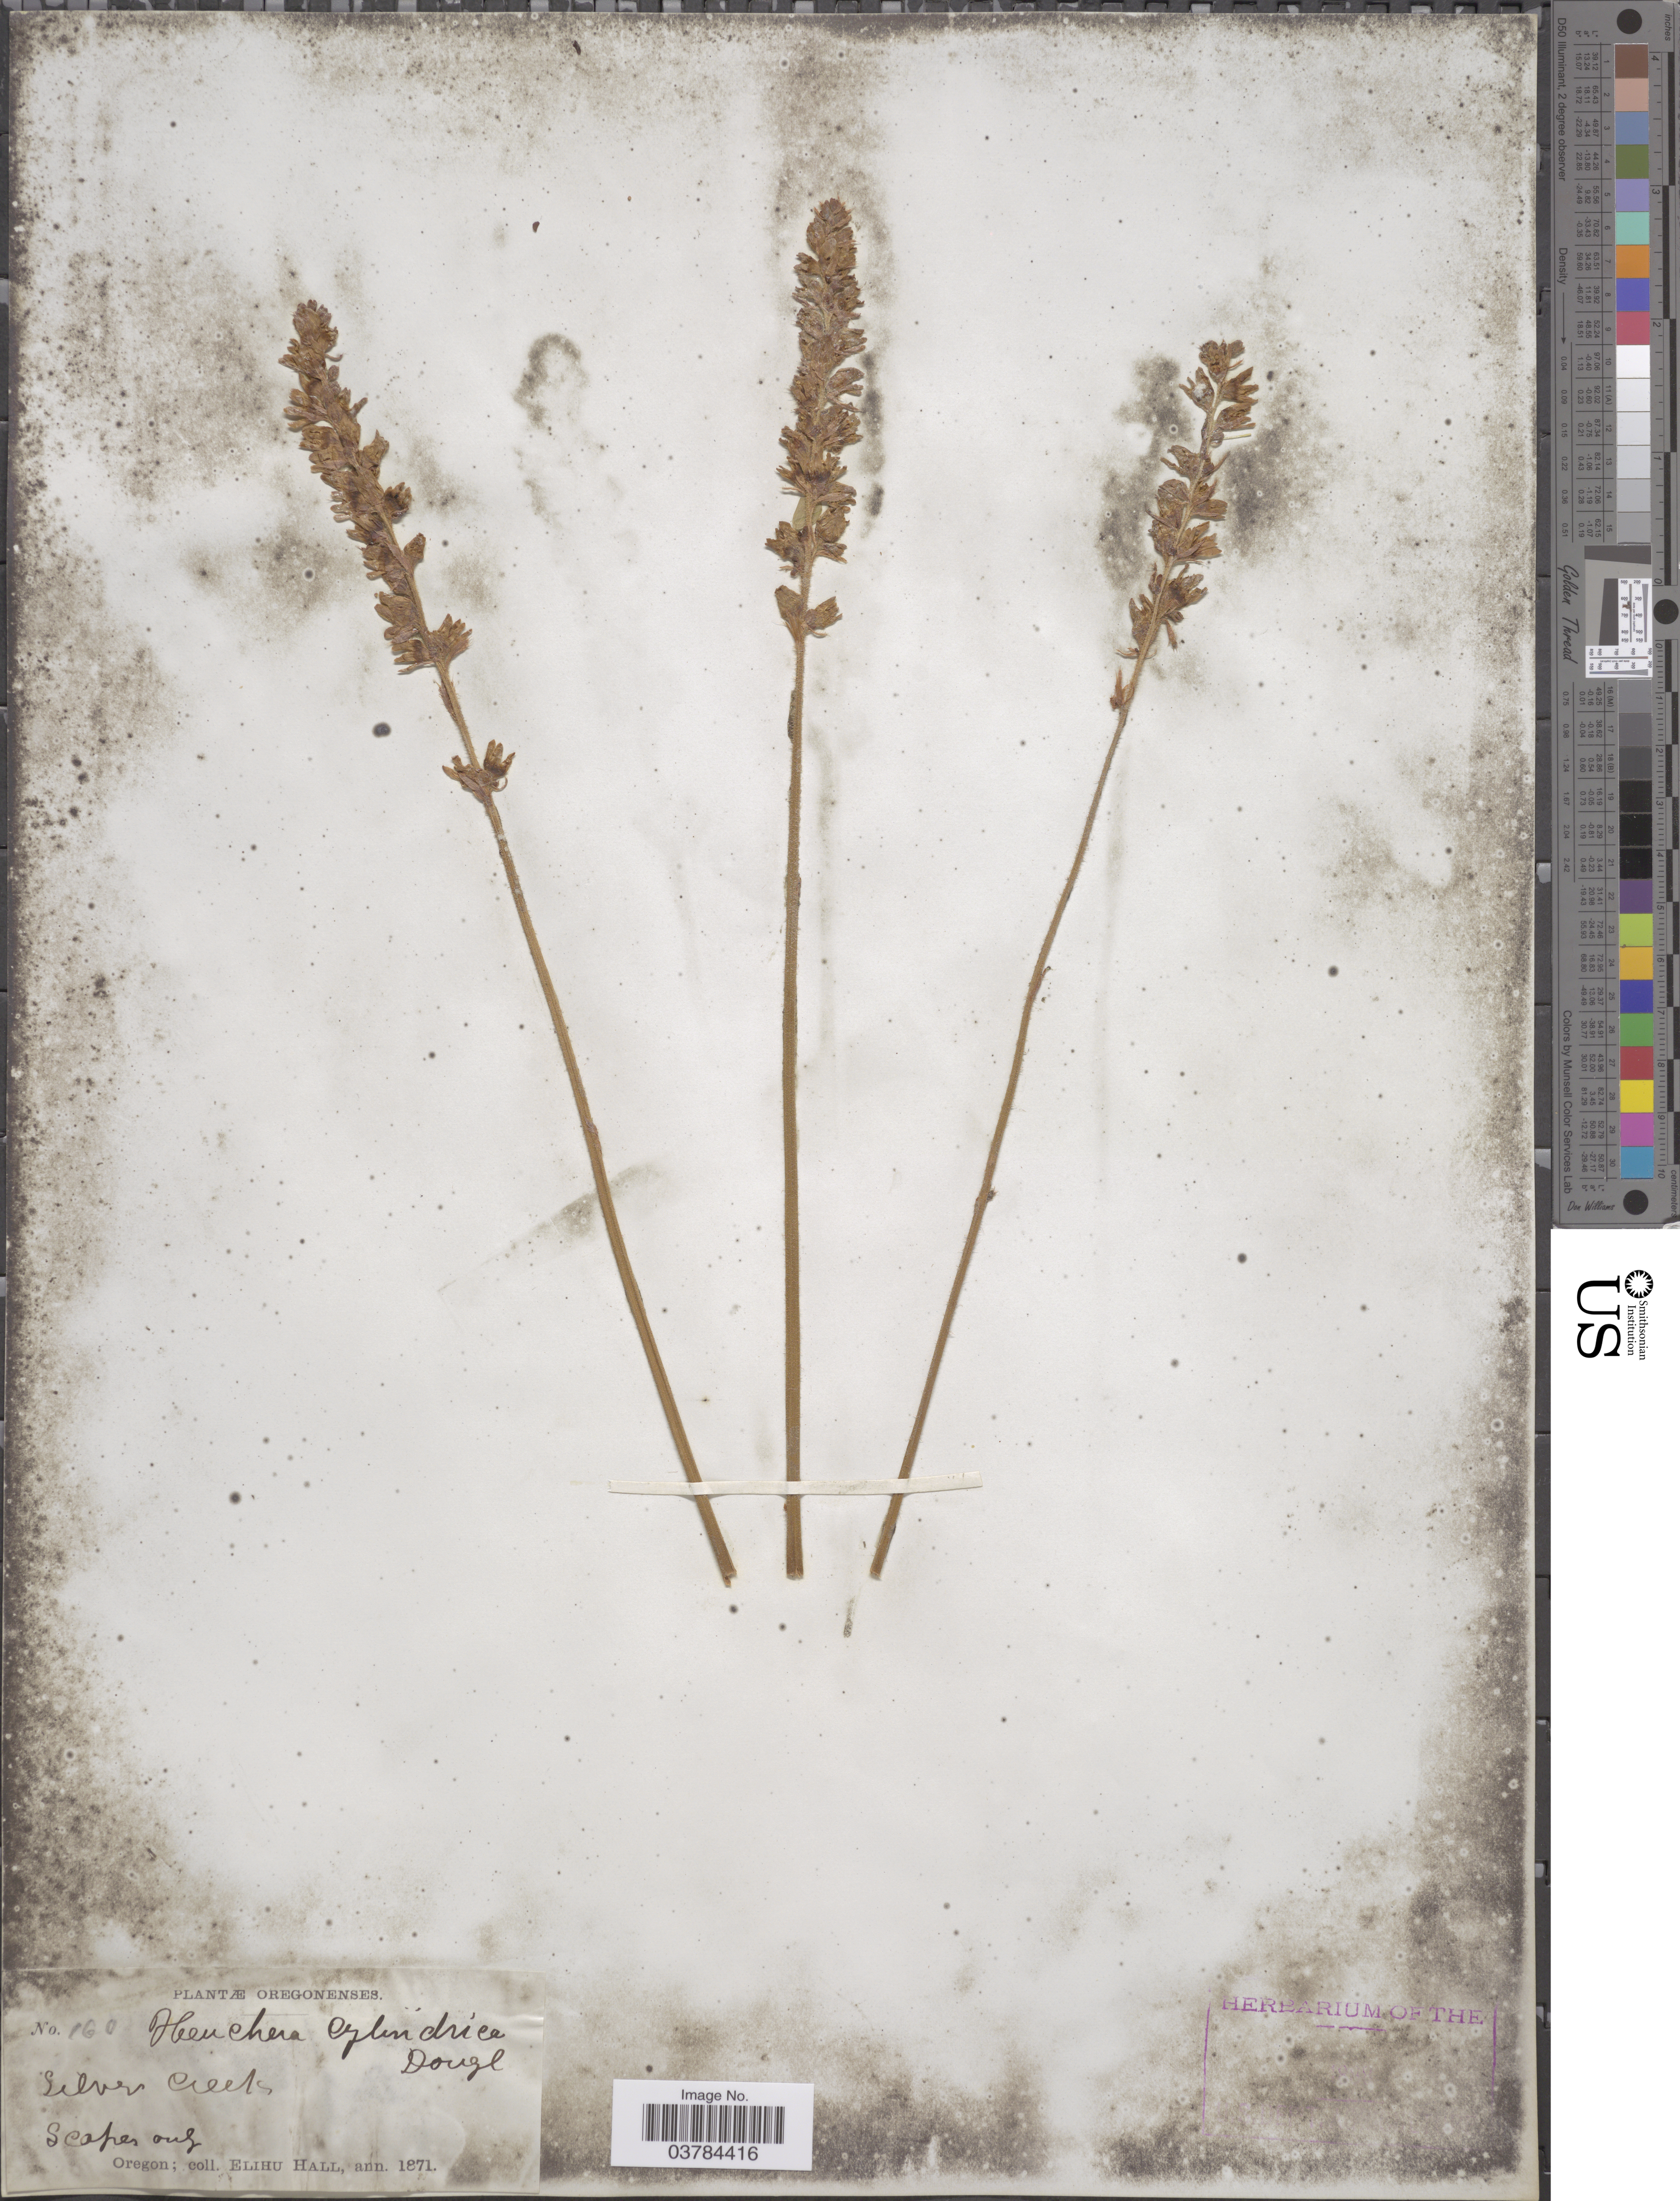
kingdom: Plantae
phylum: Tracheophyta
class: Magnoliopsida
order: Saxifragales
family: Saxifragaceae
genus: Heuchera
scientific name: Heuchera cylindrica var. cylindrica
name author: Douglas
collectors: E. Hall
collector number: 160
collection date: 1871-08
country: United States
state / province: Oregon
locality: Silver Creek.